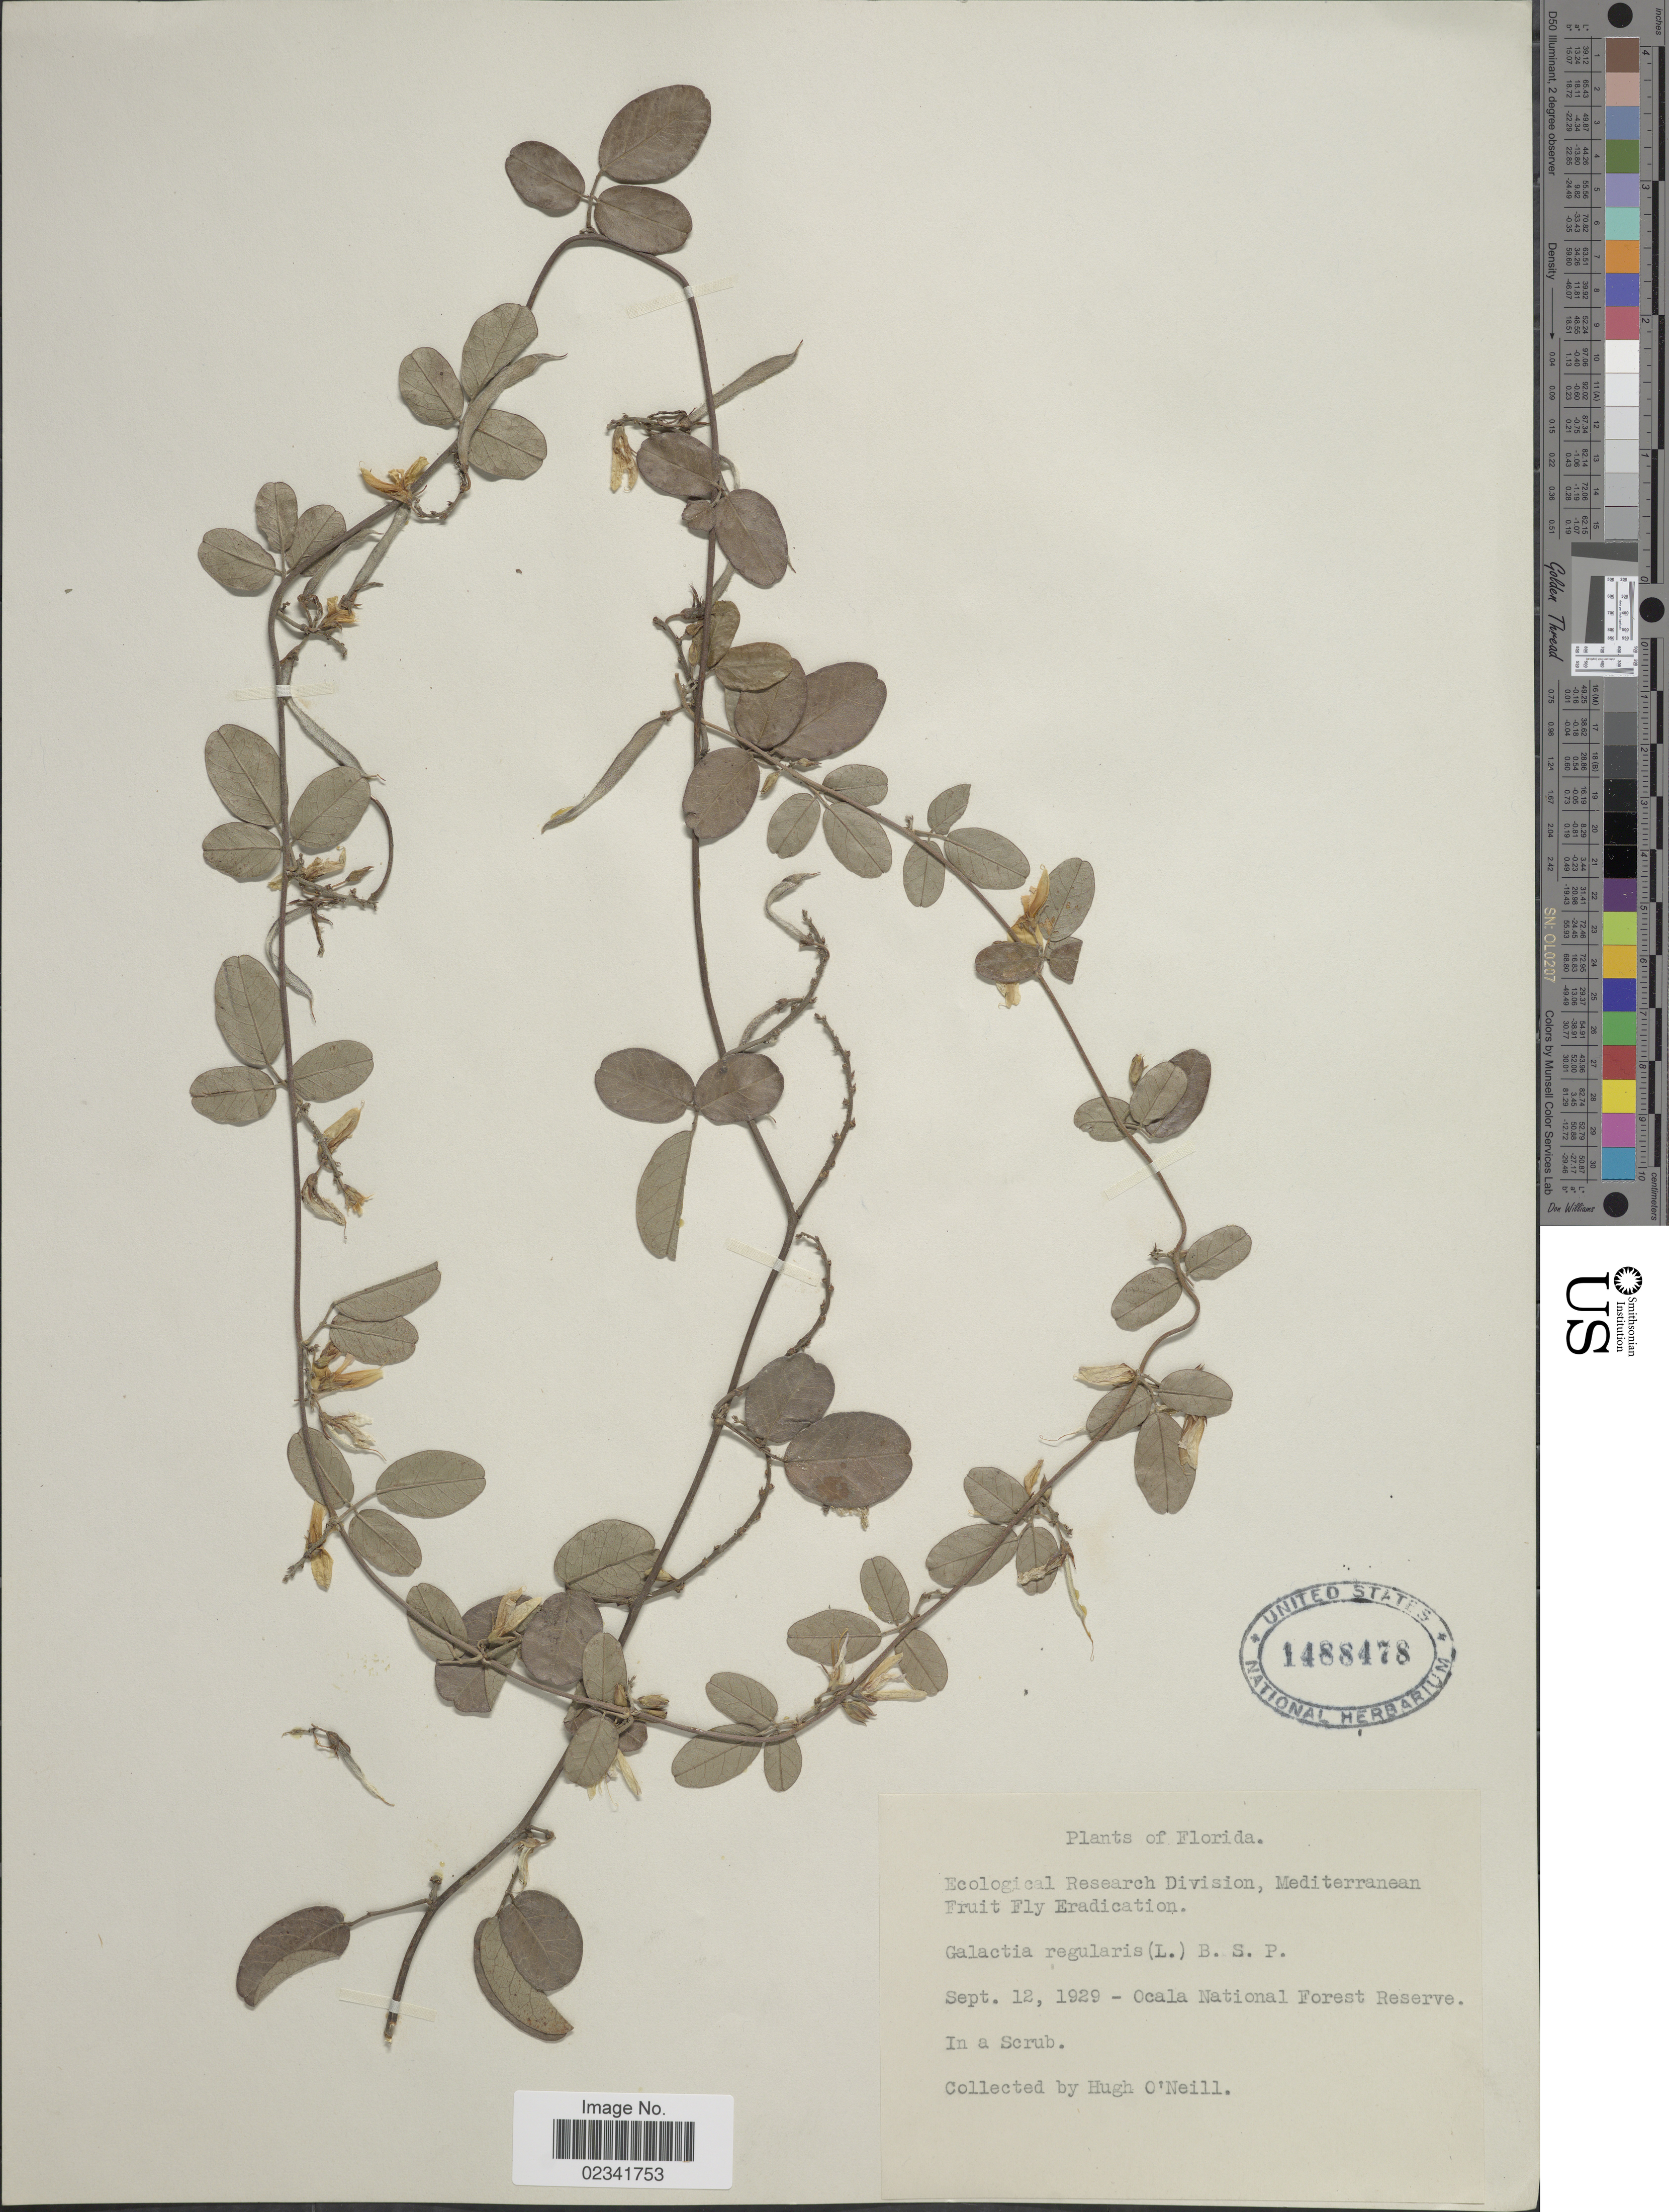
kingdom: Plantae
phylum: Tracheophyta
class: Magnoliopsida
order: Fabales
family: Fabaceae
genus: Galactia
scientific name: Galactia regularis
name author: (L.) Britton, Stearns & Poggenb.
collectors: H. O'Neill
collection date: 1929-09-12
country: United States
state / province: Florida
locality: Ocala National Forest Reserve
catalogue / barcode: US 1488478